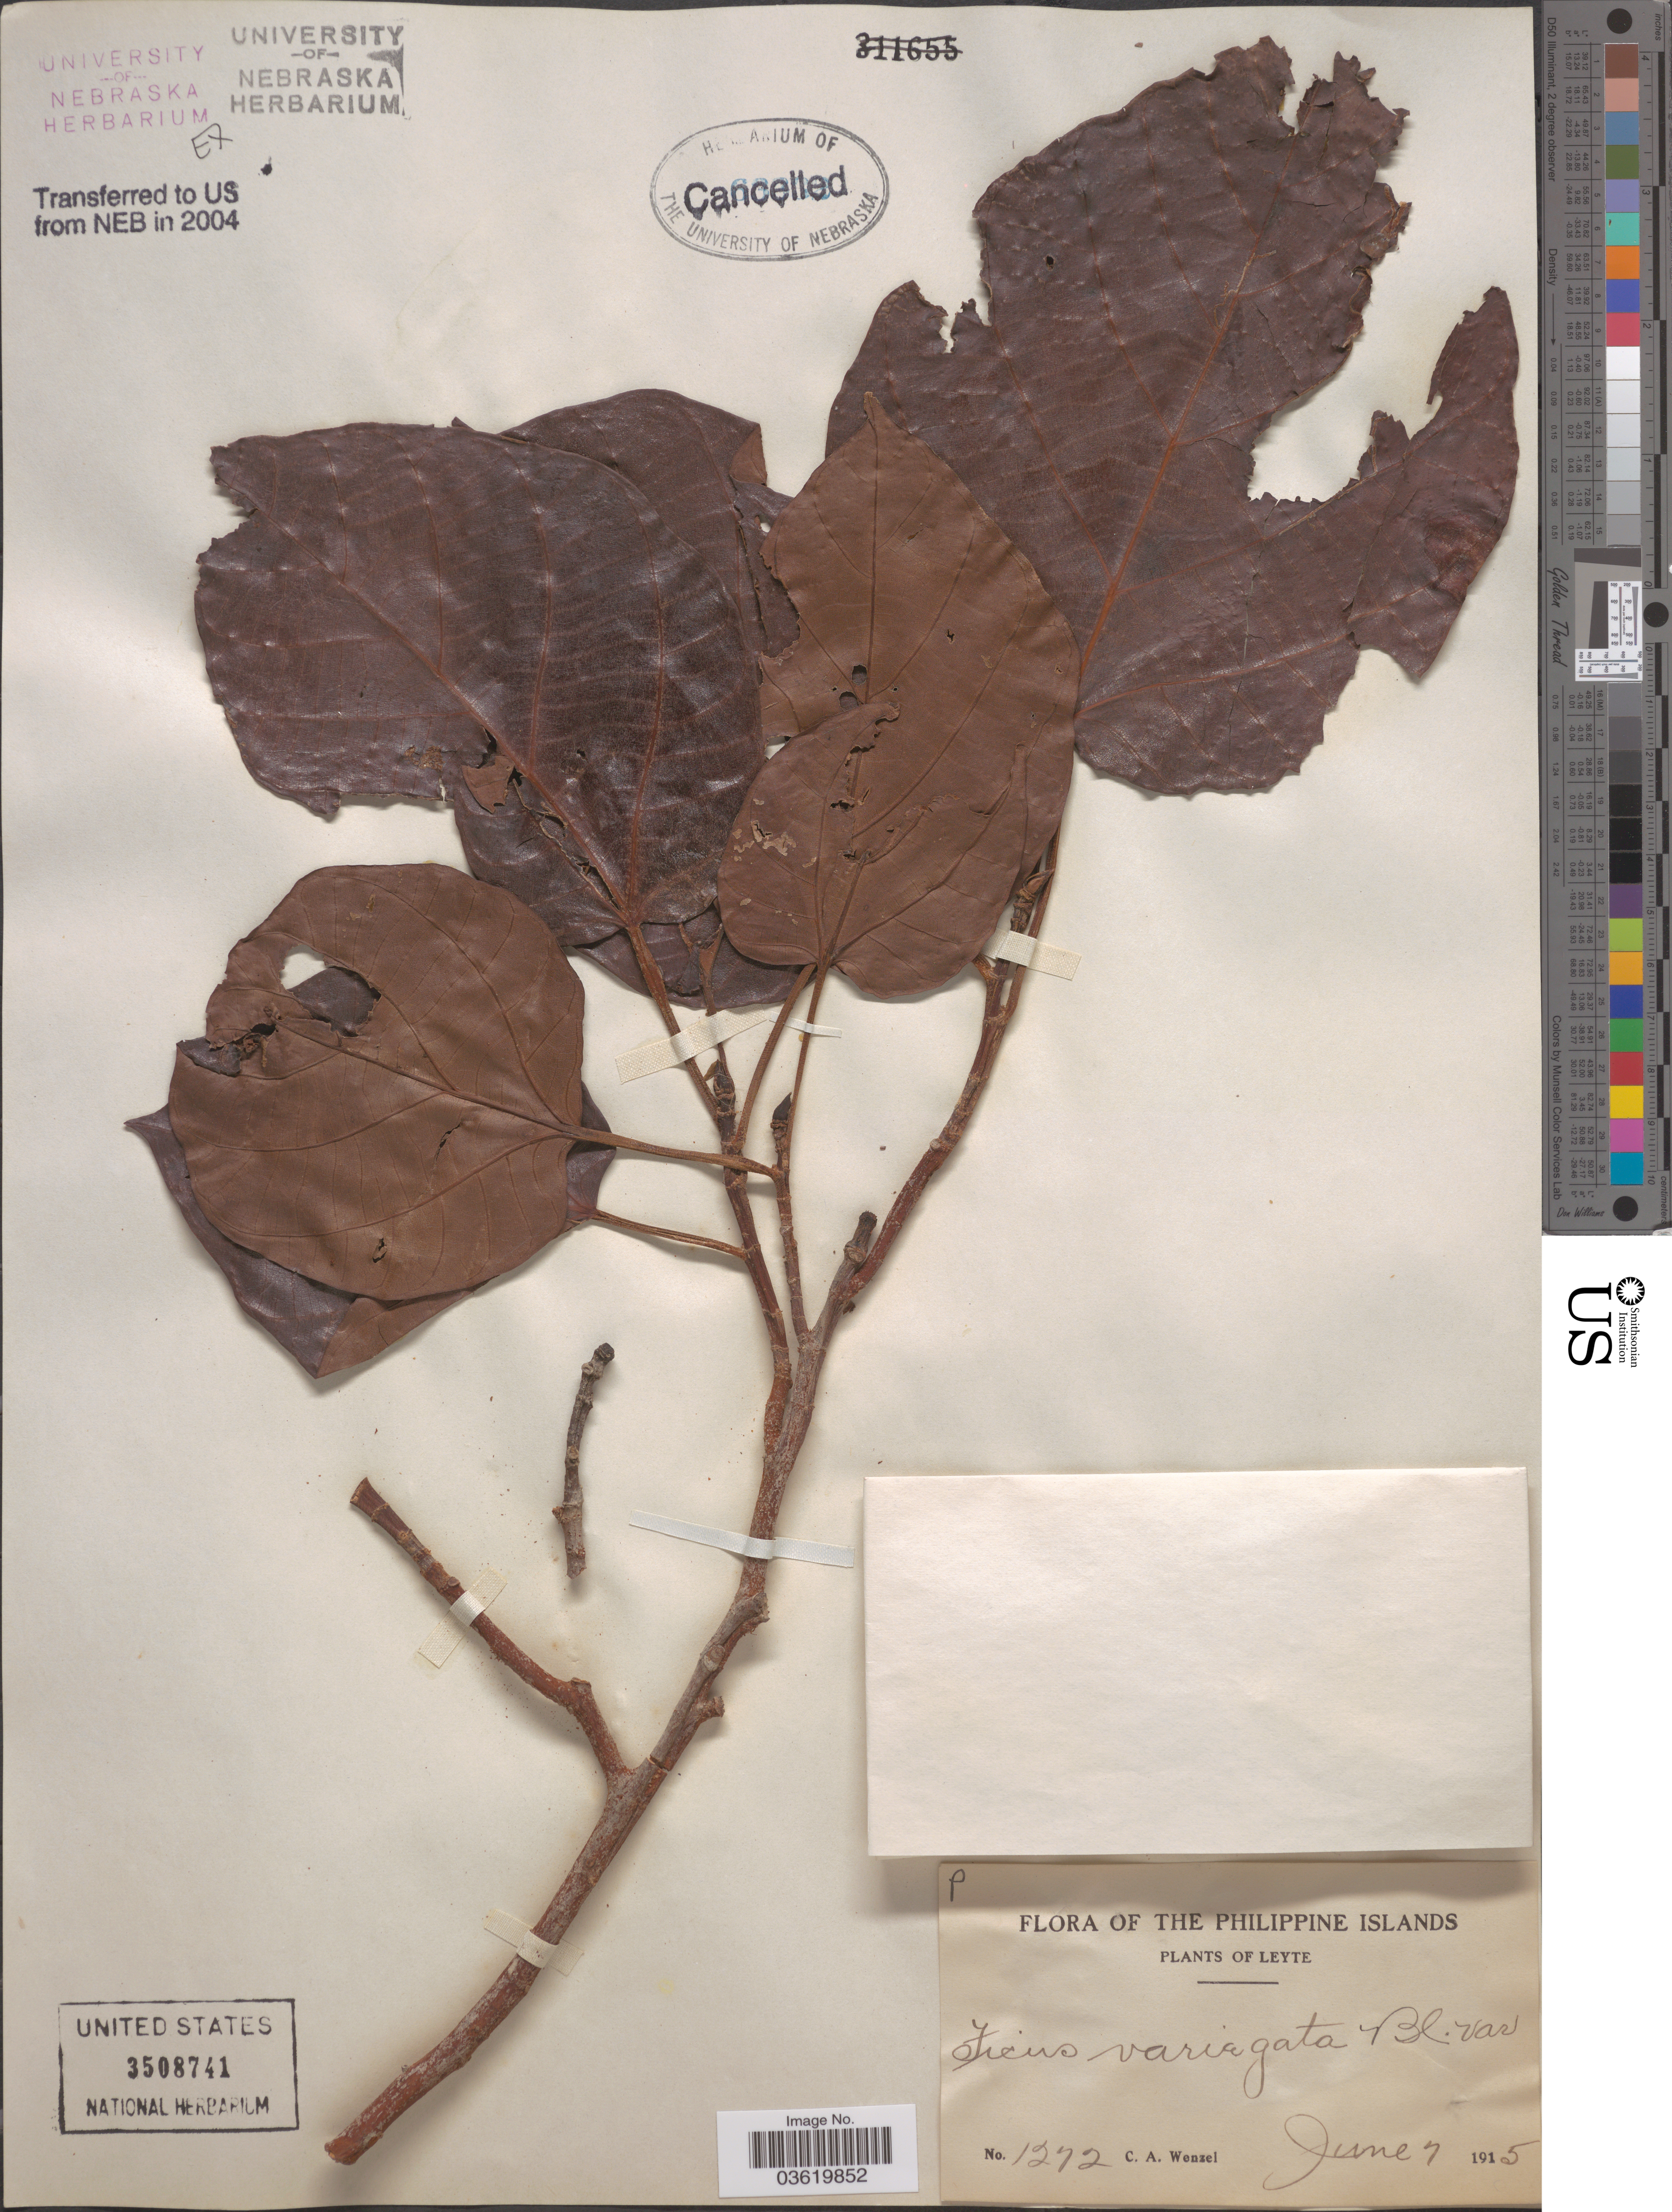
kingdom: Plantae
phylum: Tracheophyta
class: Magnoliopsida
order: Rosales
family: Moraceae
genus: Ficus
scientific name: Ficus variegata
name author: Blume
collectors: C. Wenzel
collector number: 1272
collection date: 1915-06-07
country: Philippines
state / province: Eastern Visayas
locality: Philippine Islands. Leyte.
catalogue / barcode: US 3508741